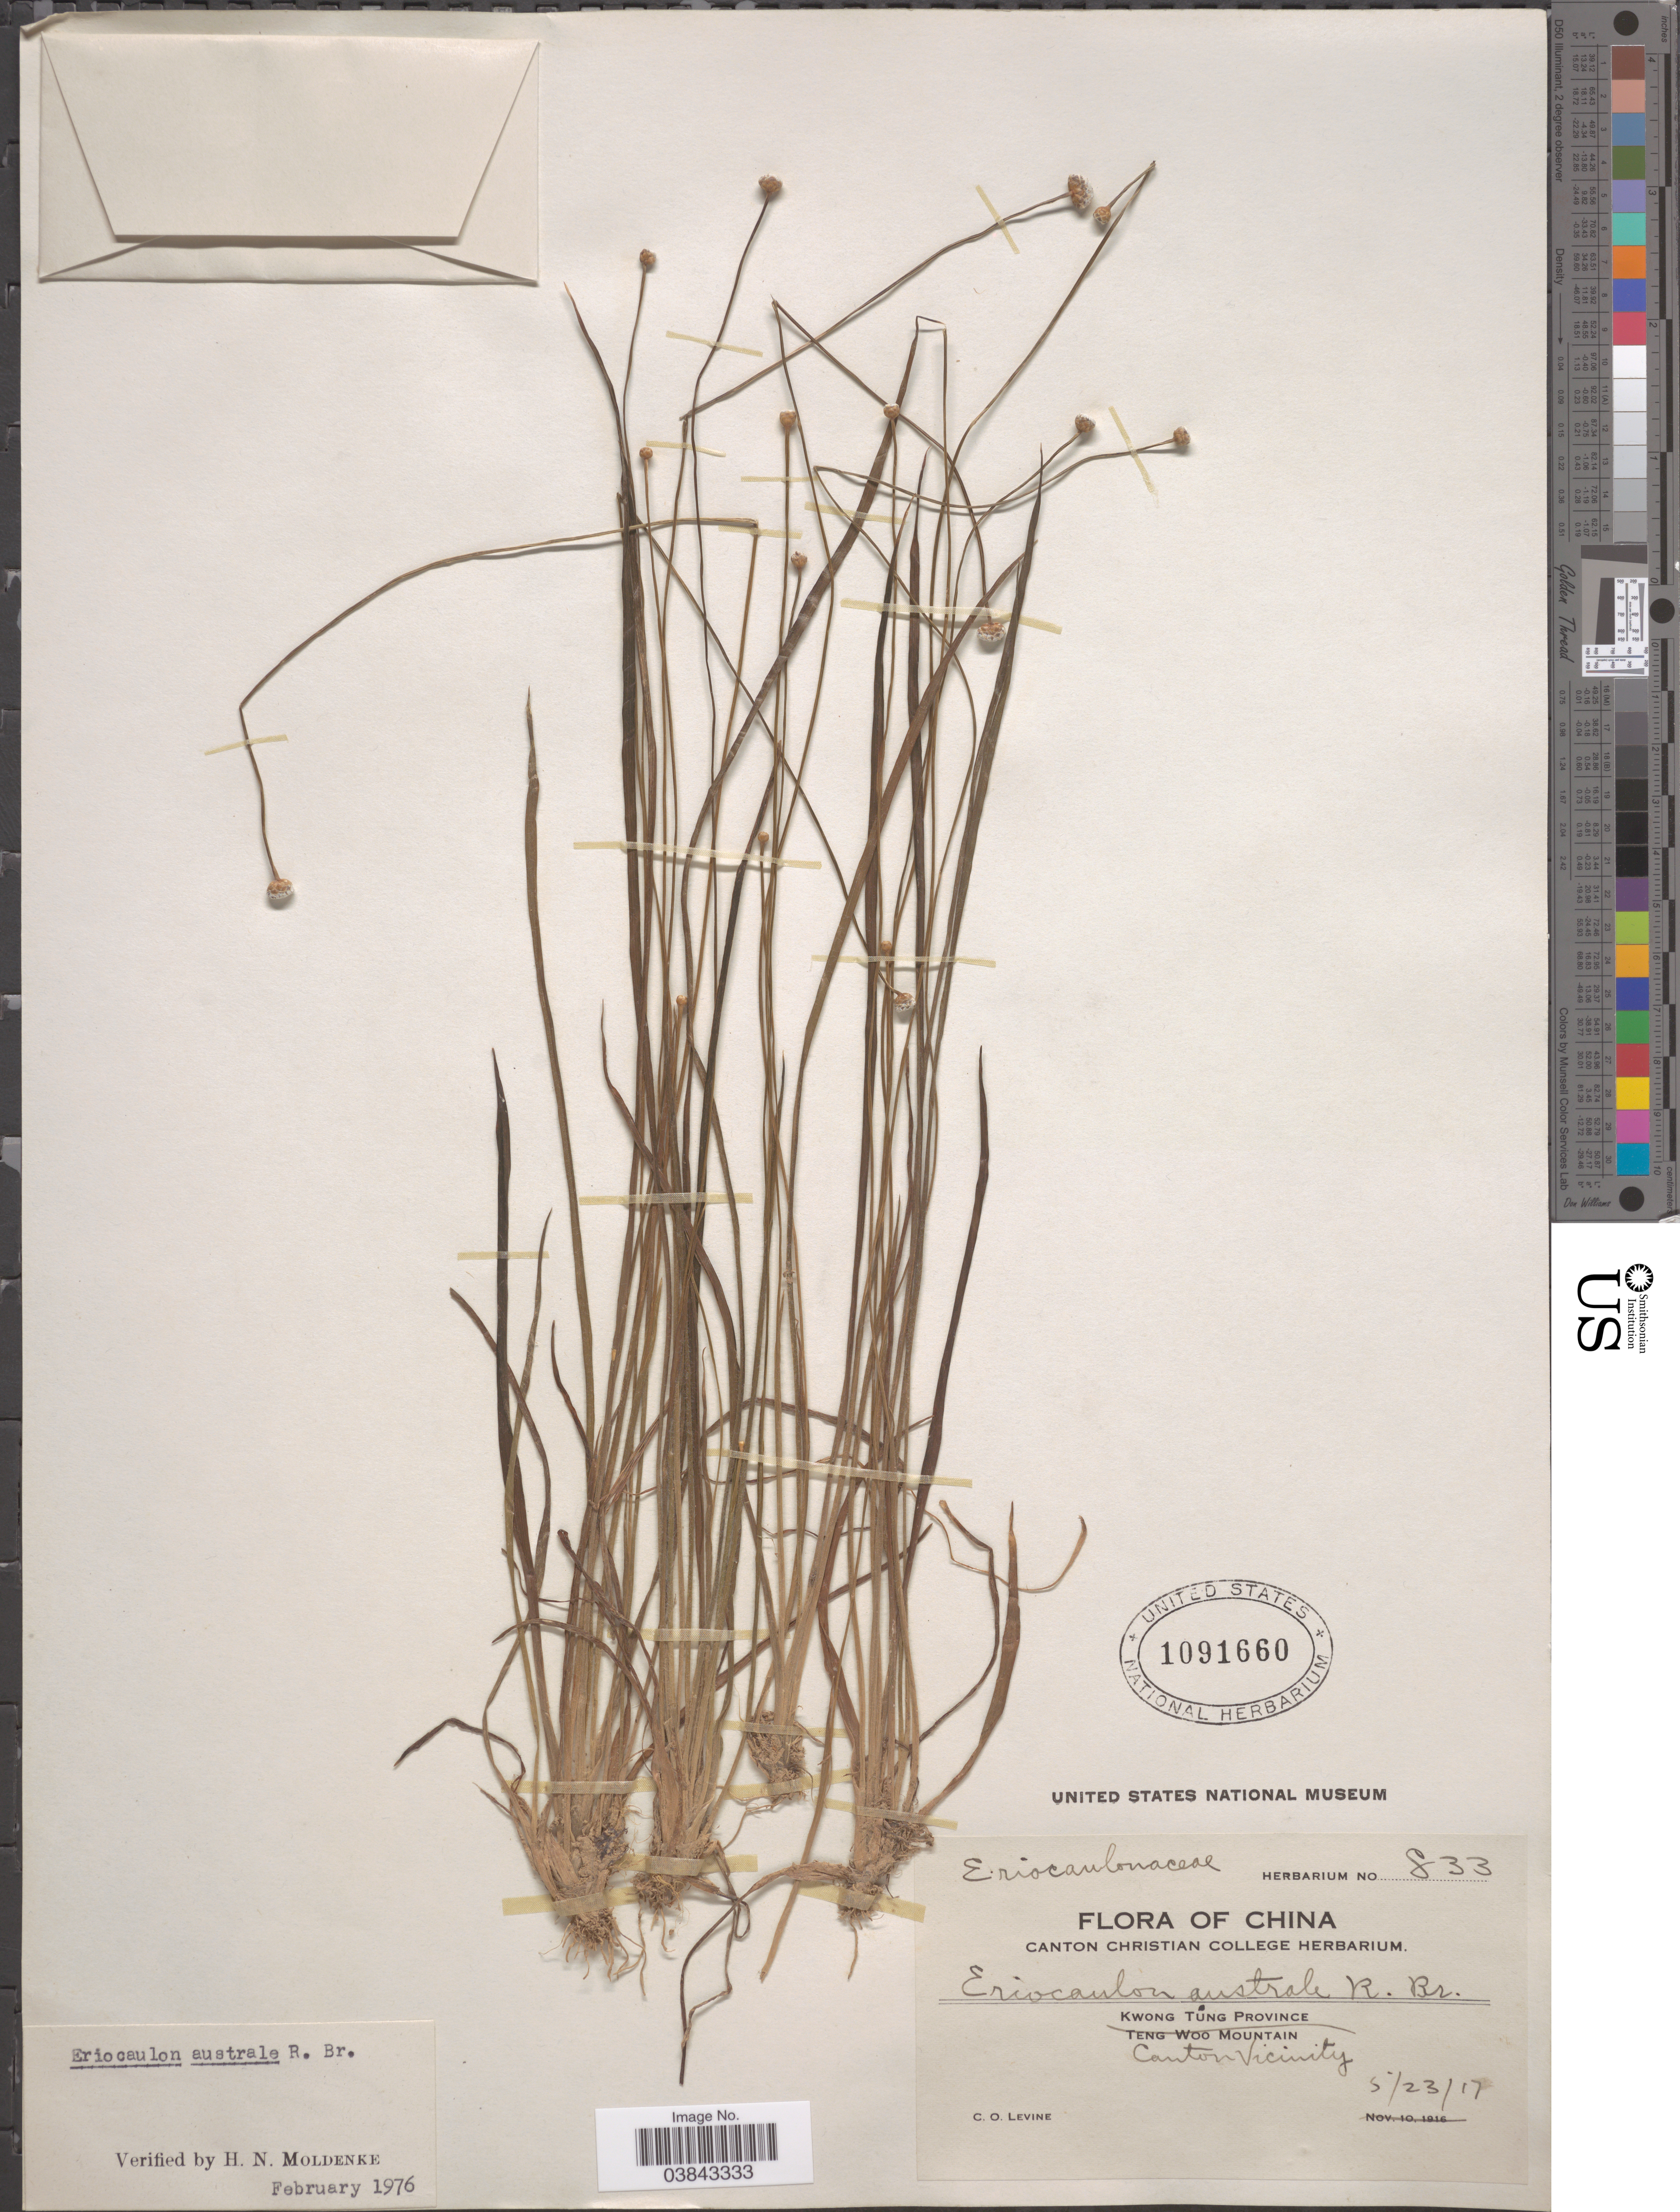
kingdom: Plantae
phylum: Tracheophyta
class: Liliopsida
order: Poales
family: Eriocaulaceae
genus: Eriocaulon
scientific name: Eriocaulon australe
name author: R. Br.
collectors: C. O. Levine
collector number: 833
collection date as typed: Transcribed d/m/y: 23/5/17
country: China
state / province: Guangdong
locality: Kwong Tung Province. Canton Vicinity.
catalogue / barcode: US 1091660